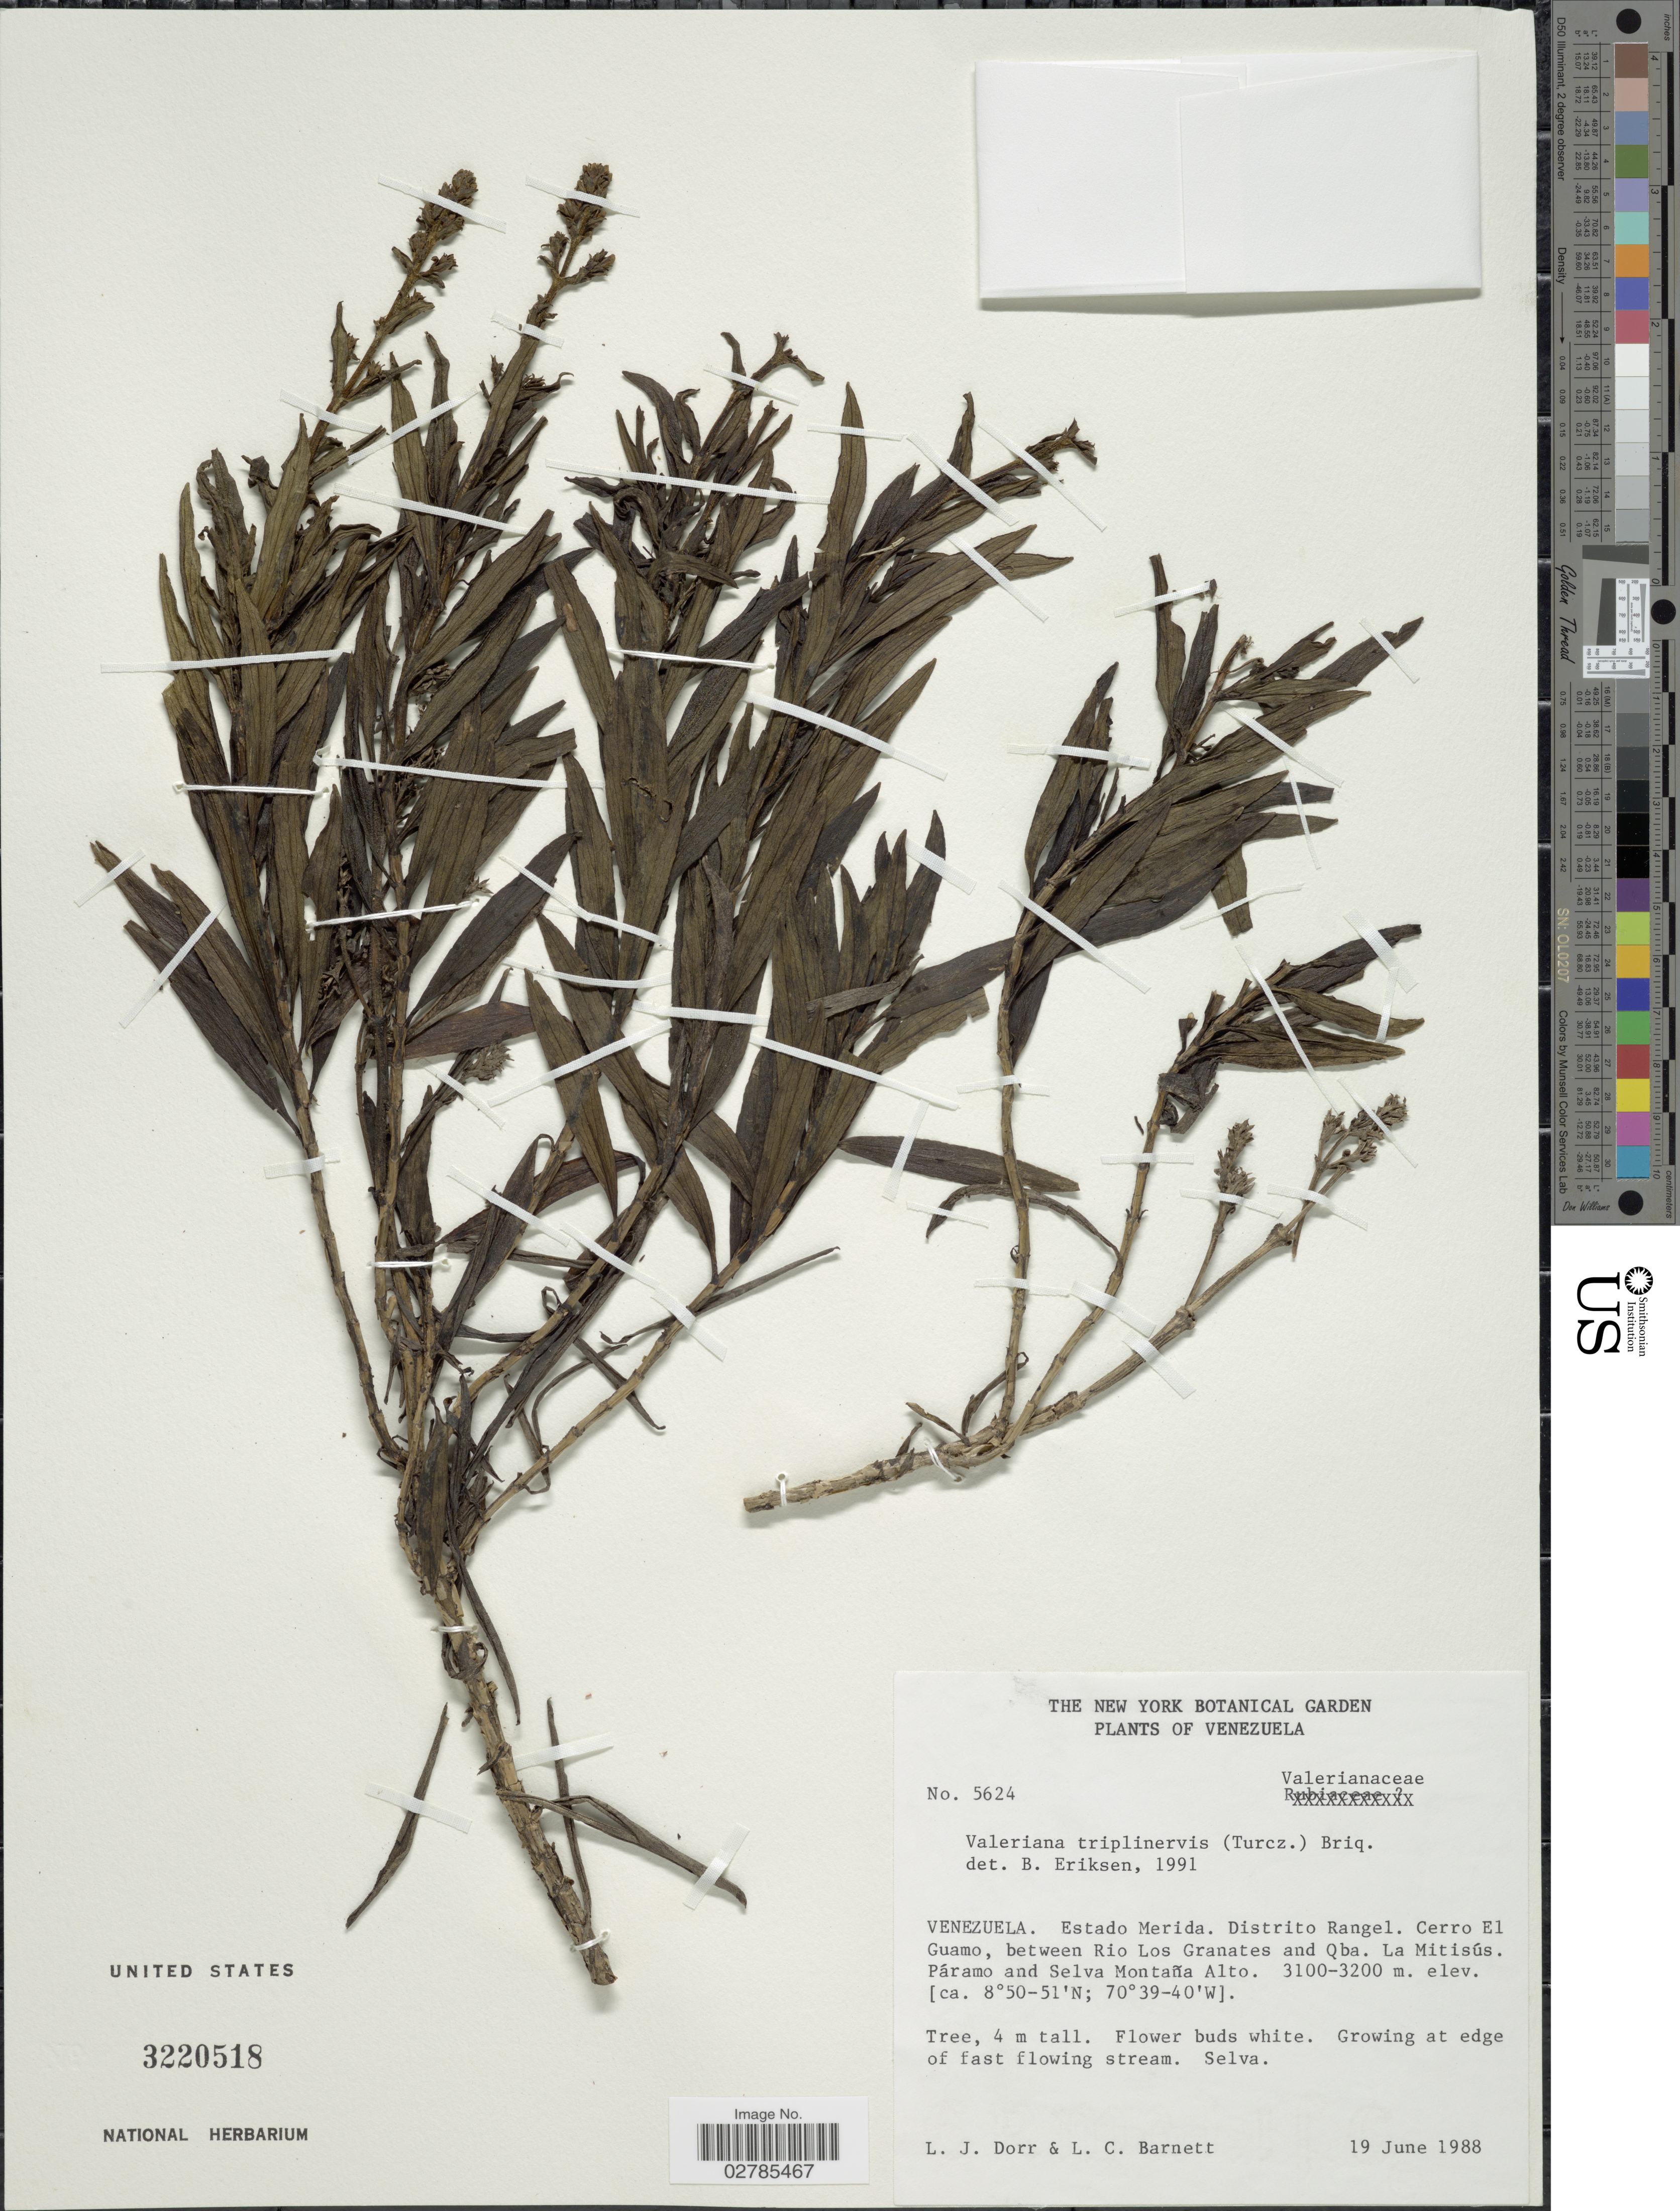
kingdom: Plantae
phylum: Tracheophyta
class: Magnoliopsida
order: Dipsacales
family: Caprifoliaceae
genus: Valeriana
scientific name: Valeriana triplinervis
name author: (Turcz.) Briq.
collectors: L. J. Dorr & L. C. Barnett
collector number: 5624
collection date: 1988-06-19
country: Venezuela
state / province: Mérida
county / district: Rangel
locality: Cerro El Guamo, between Rio Los Granates and Qba. La Mitisús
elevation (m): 3100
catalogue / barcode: US 3220518